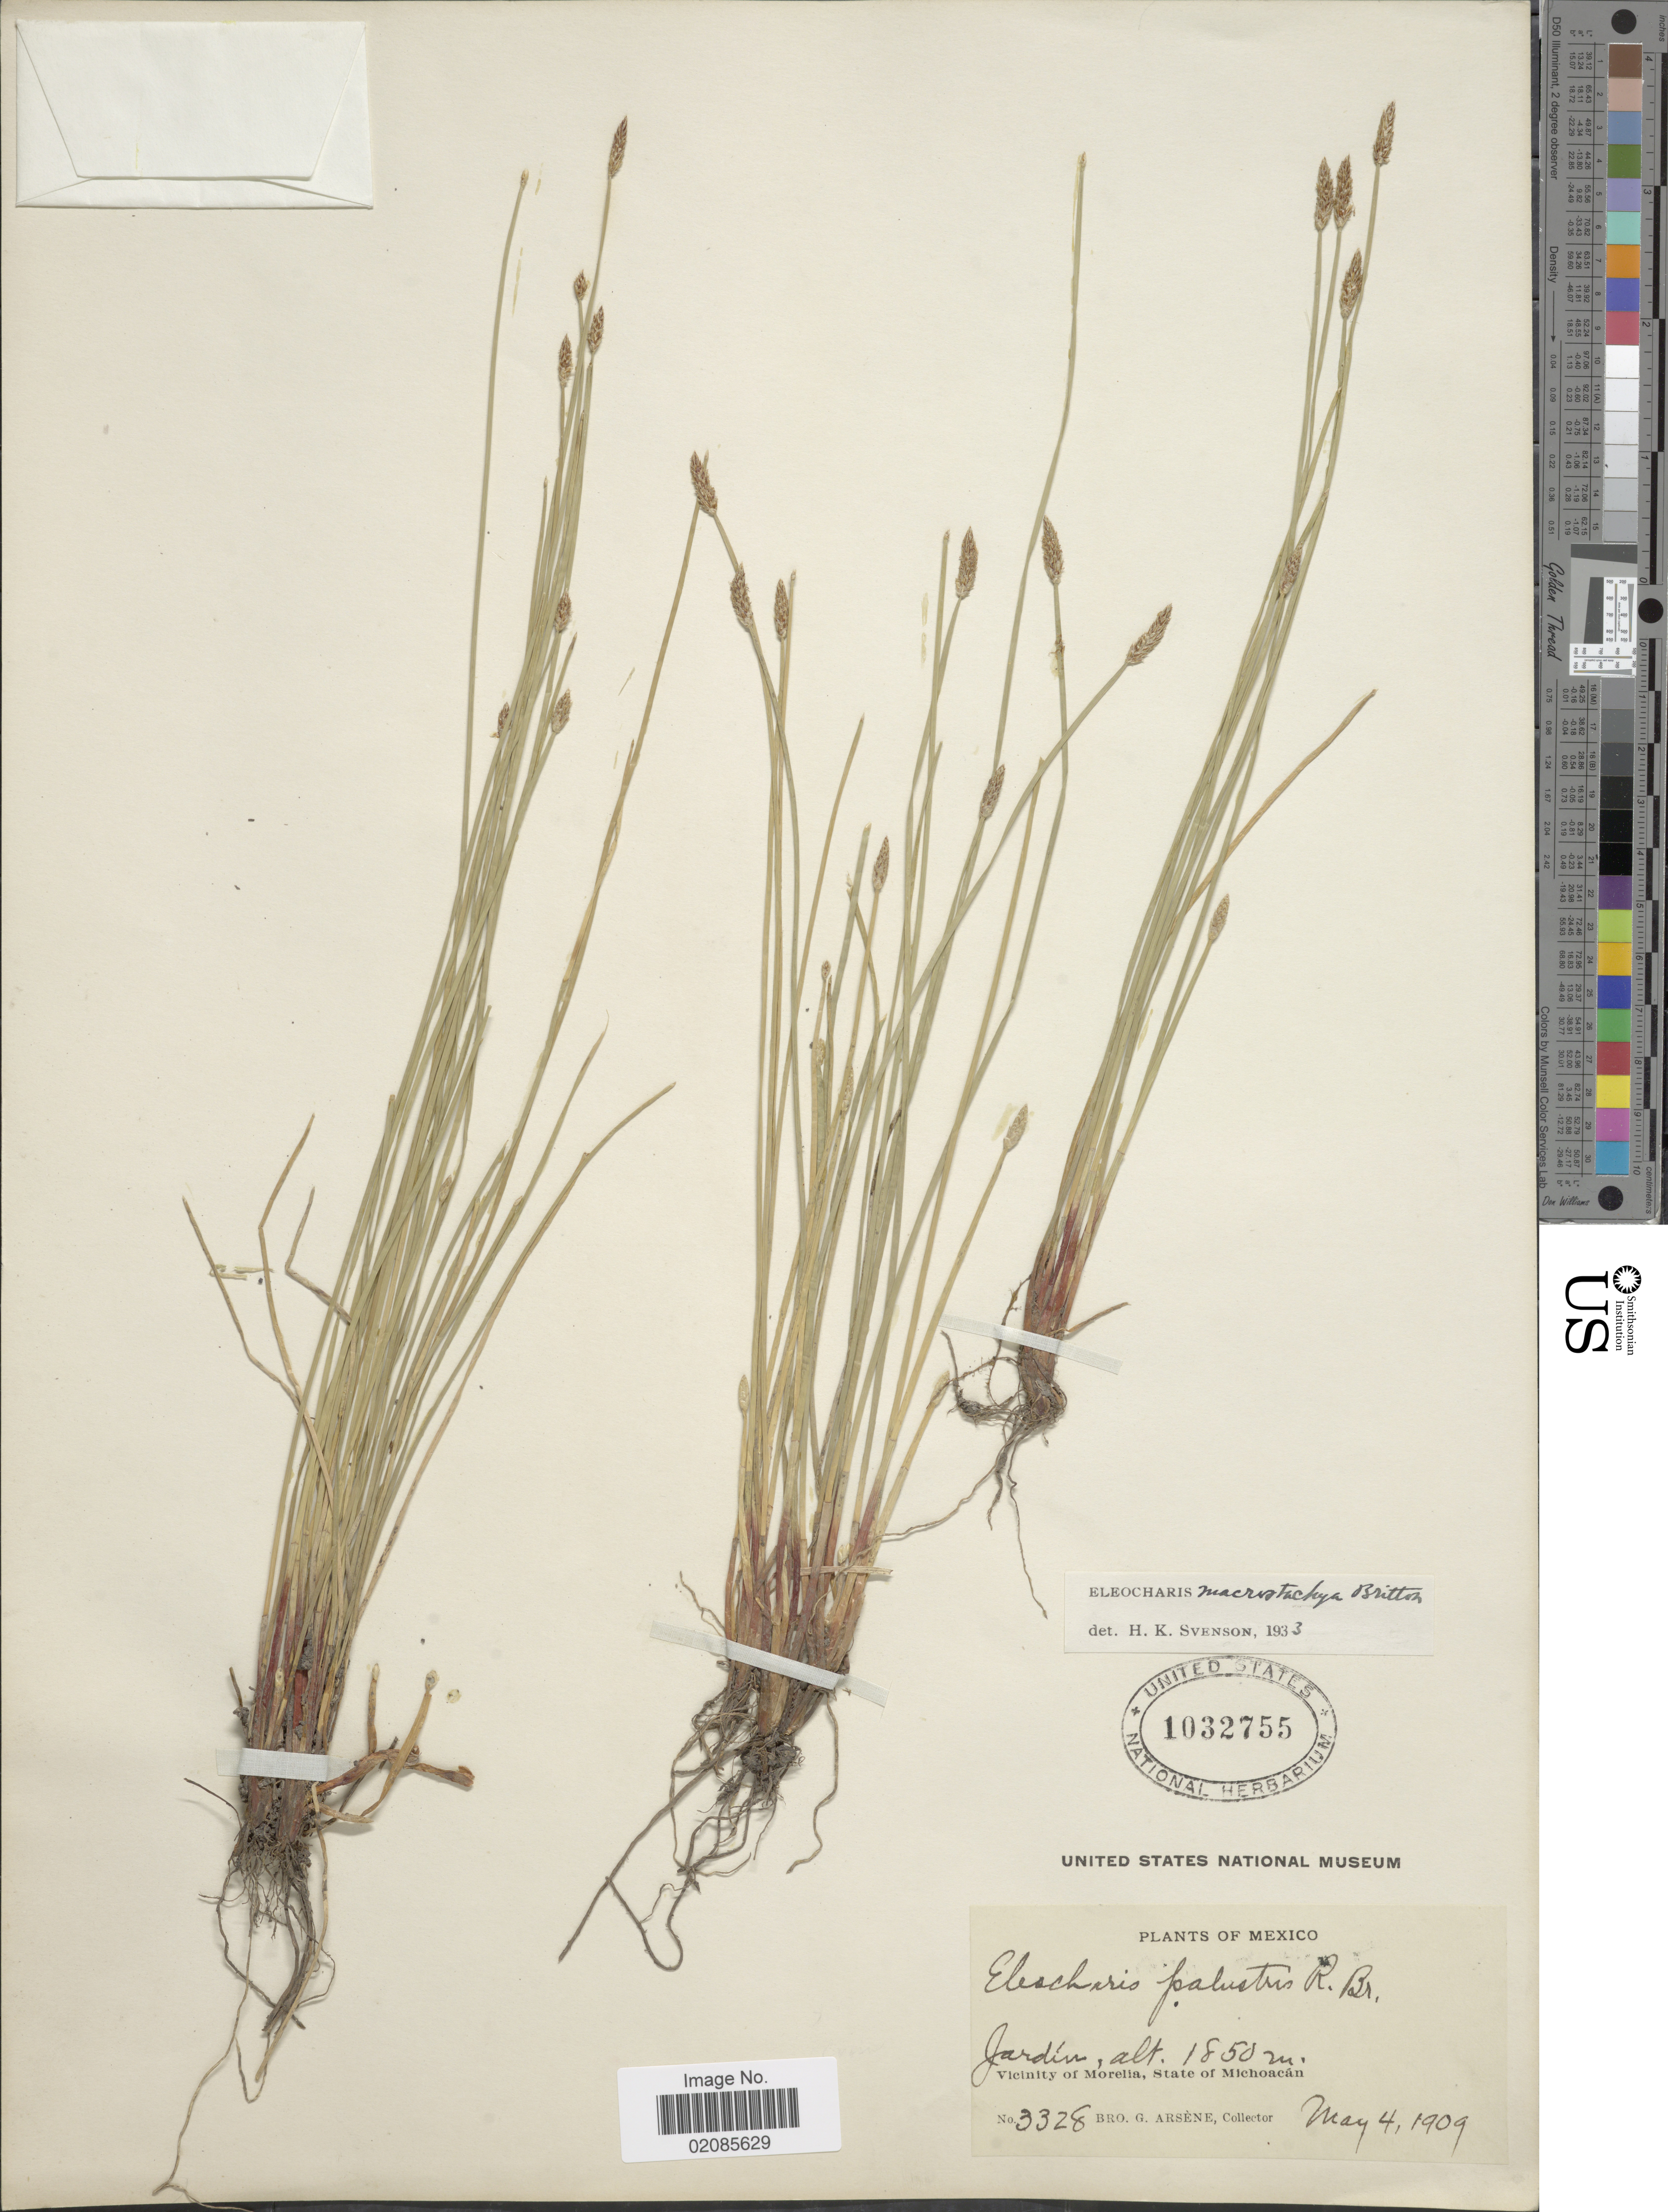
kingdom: Plantae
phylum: Tracheophyta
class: Liliopsida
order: Poales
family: Cyperaceae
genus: Eleocharis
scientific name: Eleocharis macrostachya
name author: Britton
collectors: Bro. G. Arsène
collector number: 3328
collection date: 1909-05-04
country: Mexico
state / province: Michoacán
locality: Jardin, Vicinity of Morelia.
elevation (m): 1850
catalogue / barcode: US 1032755